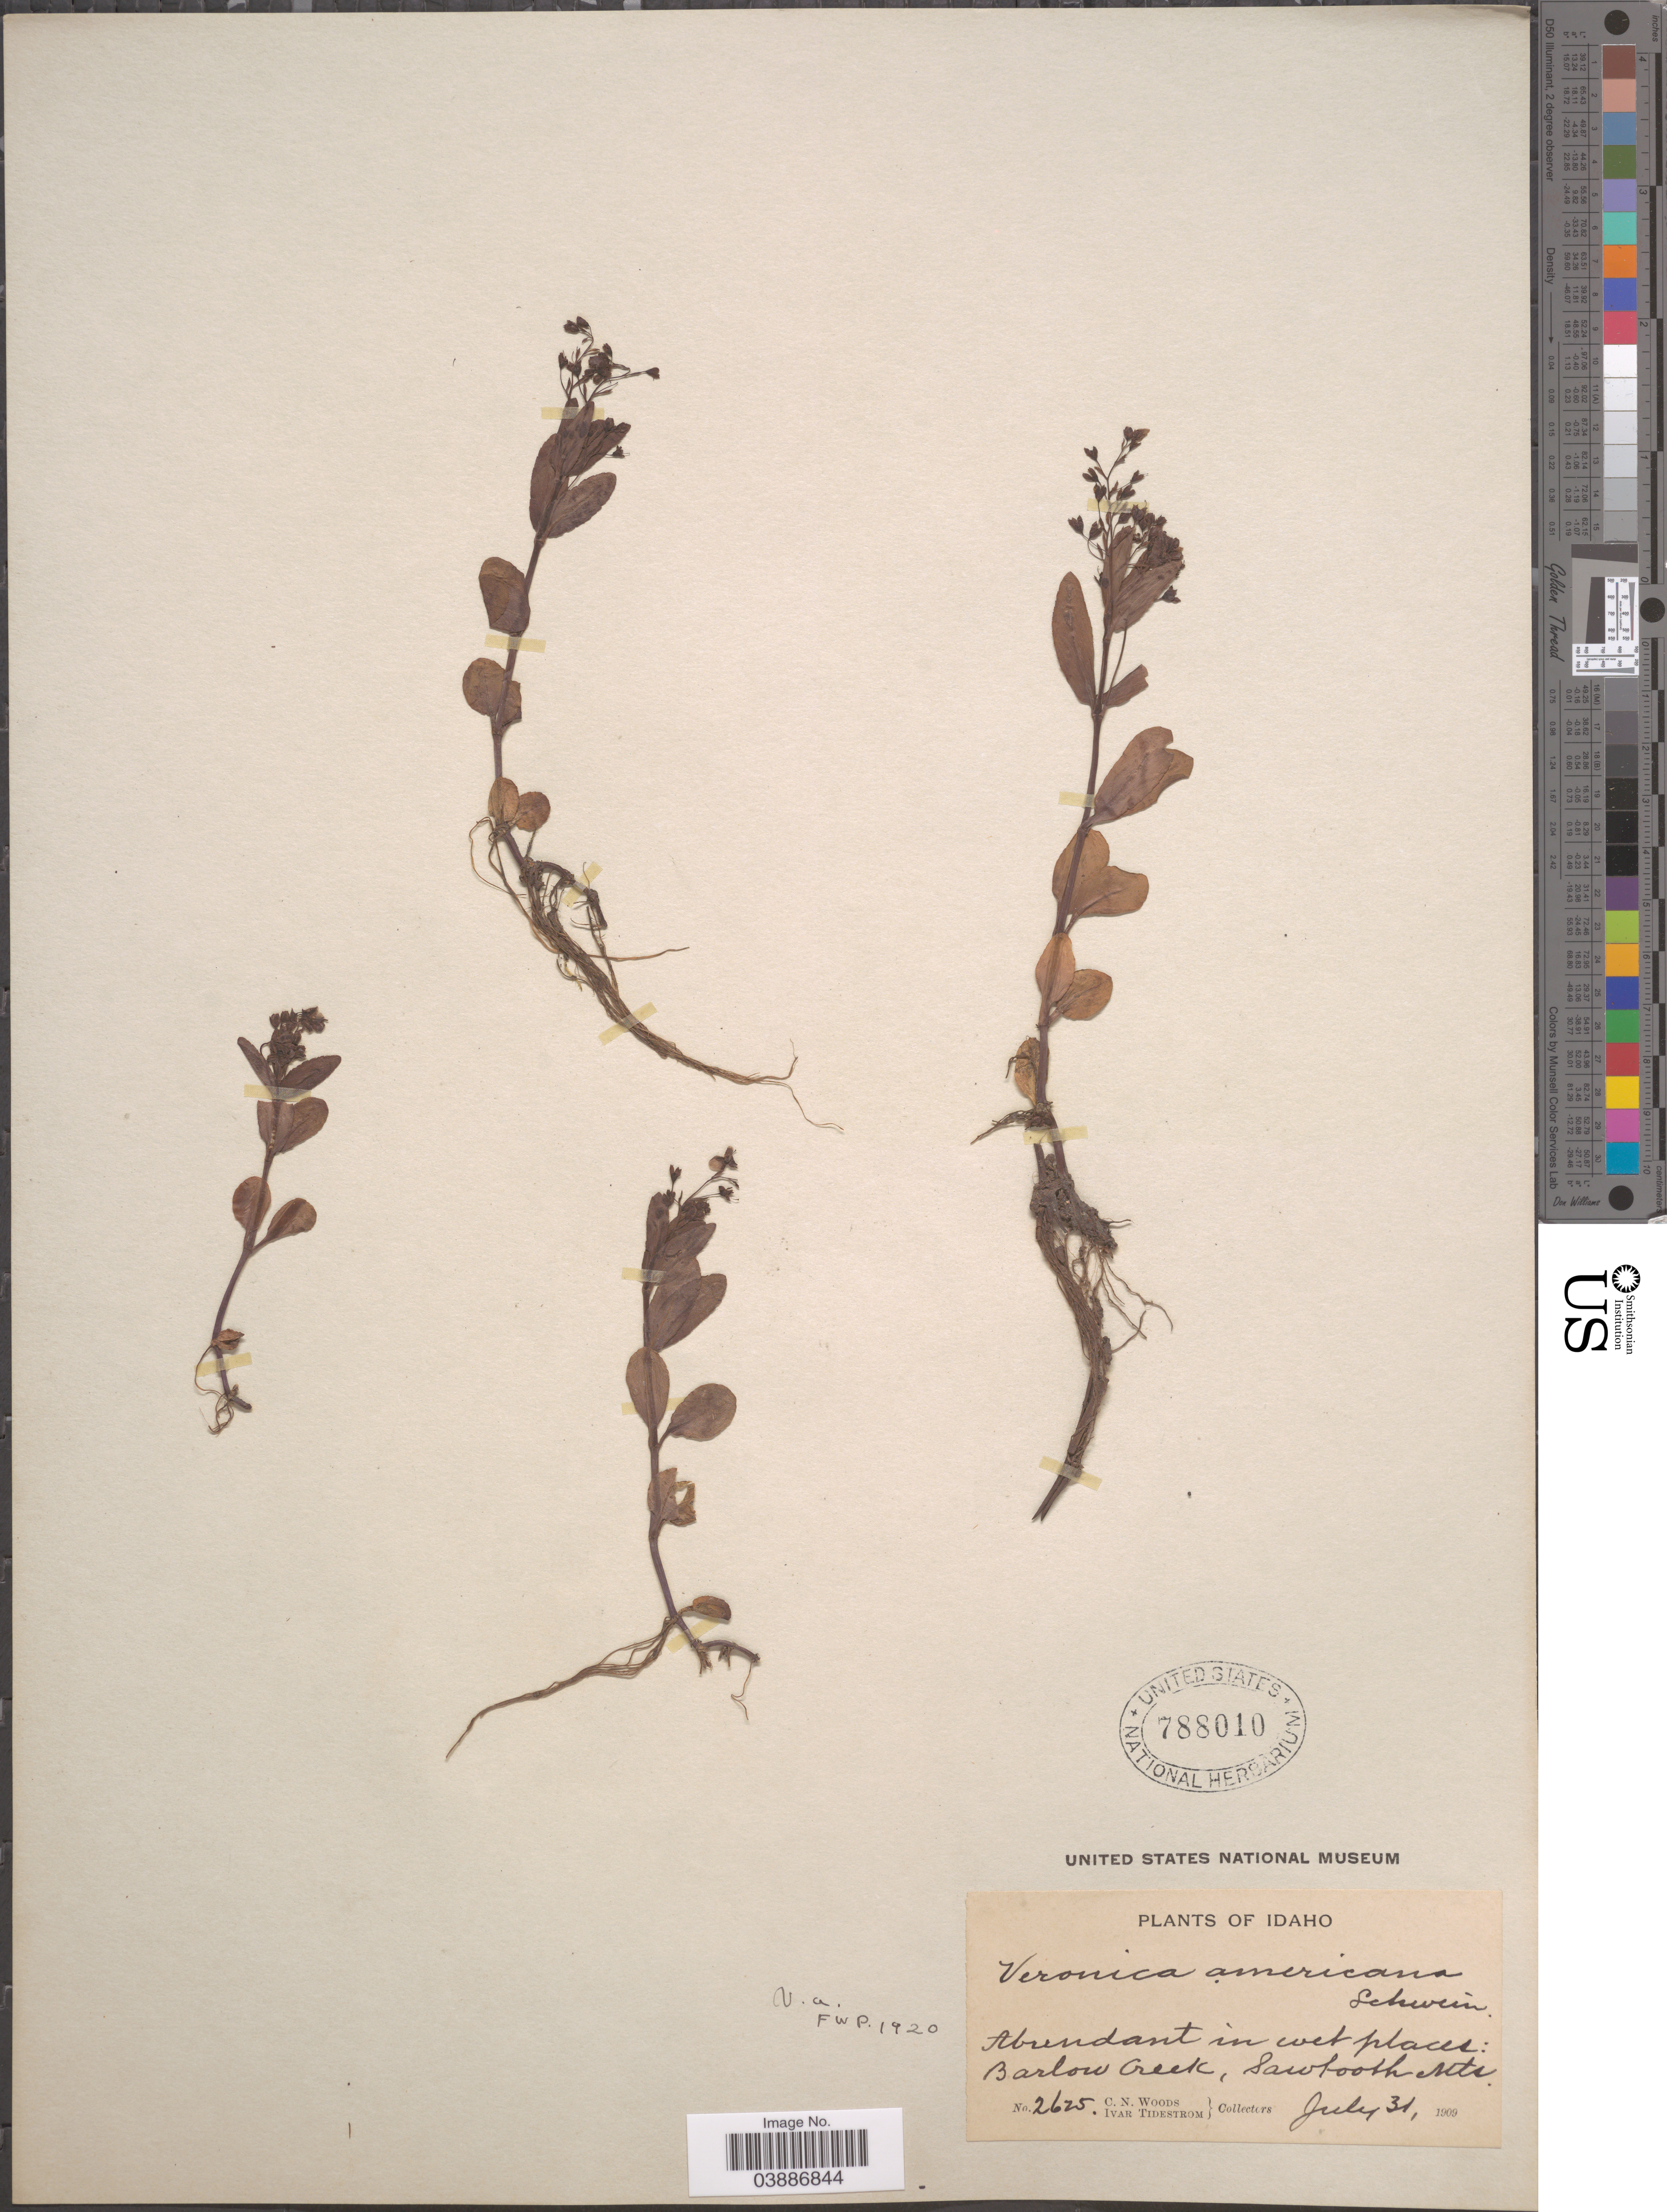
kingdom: Plantae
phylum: Tracheophyta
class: Magnoliopsida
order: Lamiales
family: Plantaginaceae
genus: Veronica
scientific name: Veronica americana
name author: Schwein. ex Benth.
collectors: C. Woods & I. F. Tidestrom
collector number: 2625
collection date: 1909-07-31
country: United States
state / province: Idaho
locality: Barlow Creek, Sawtooth Mts.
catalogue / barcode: US 788010